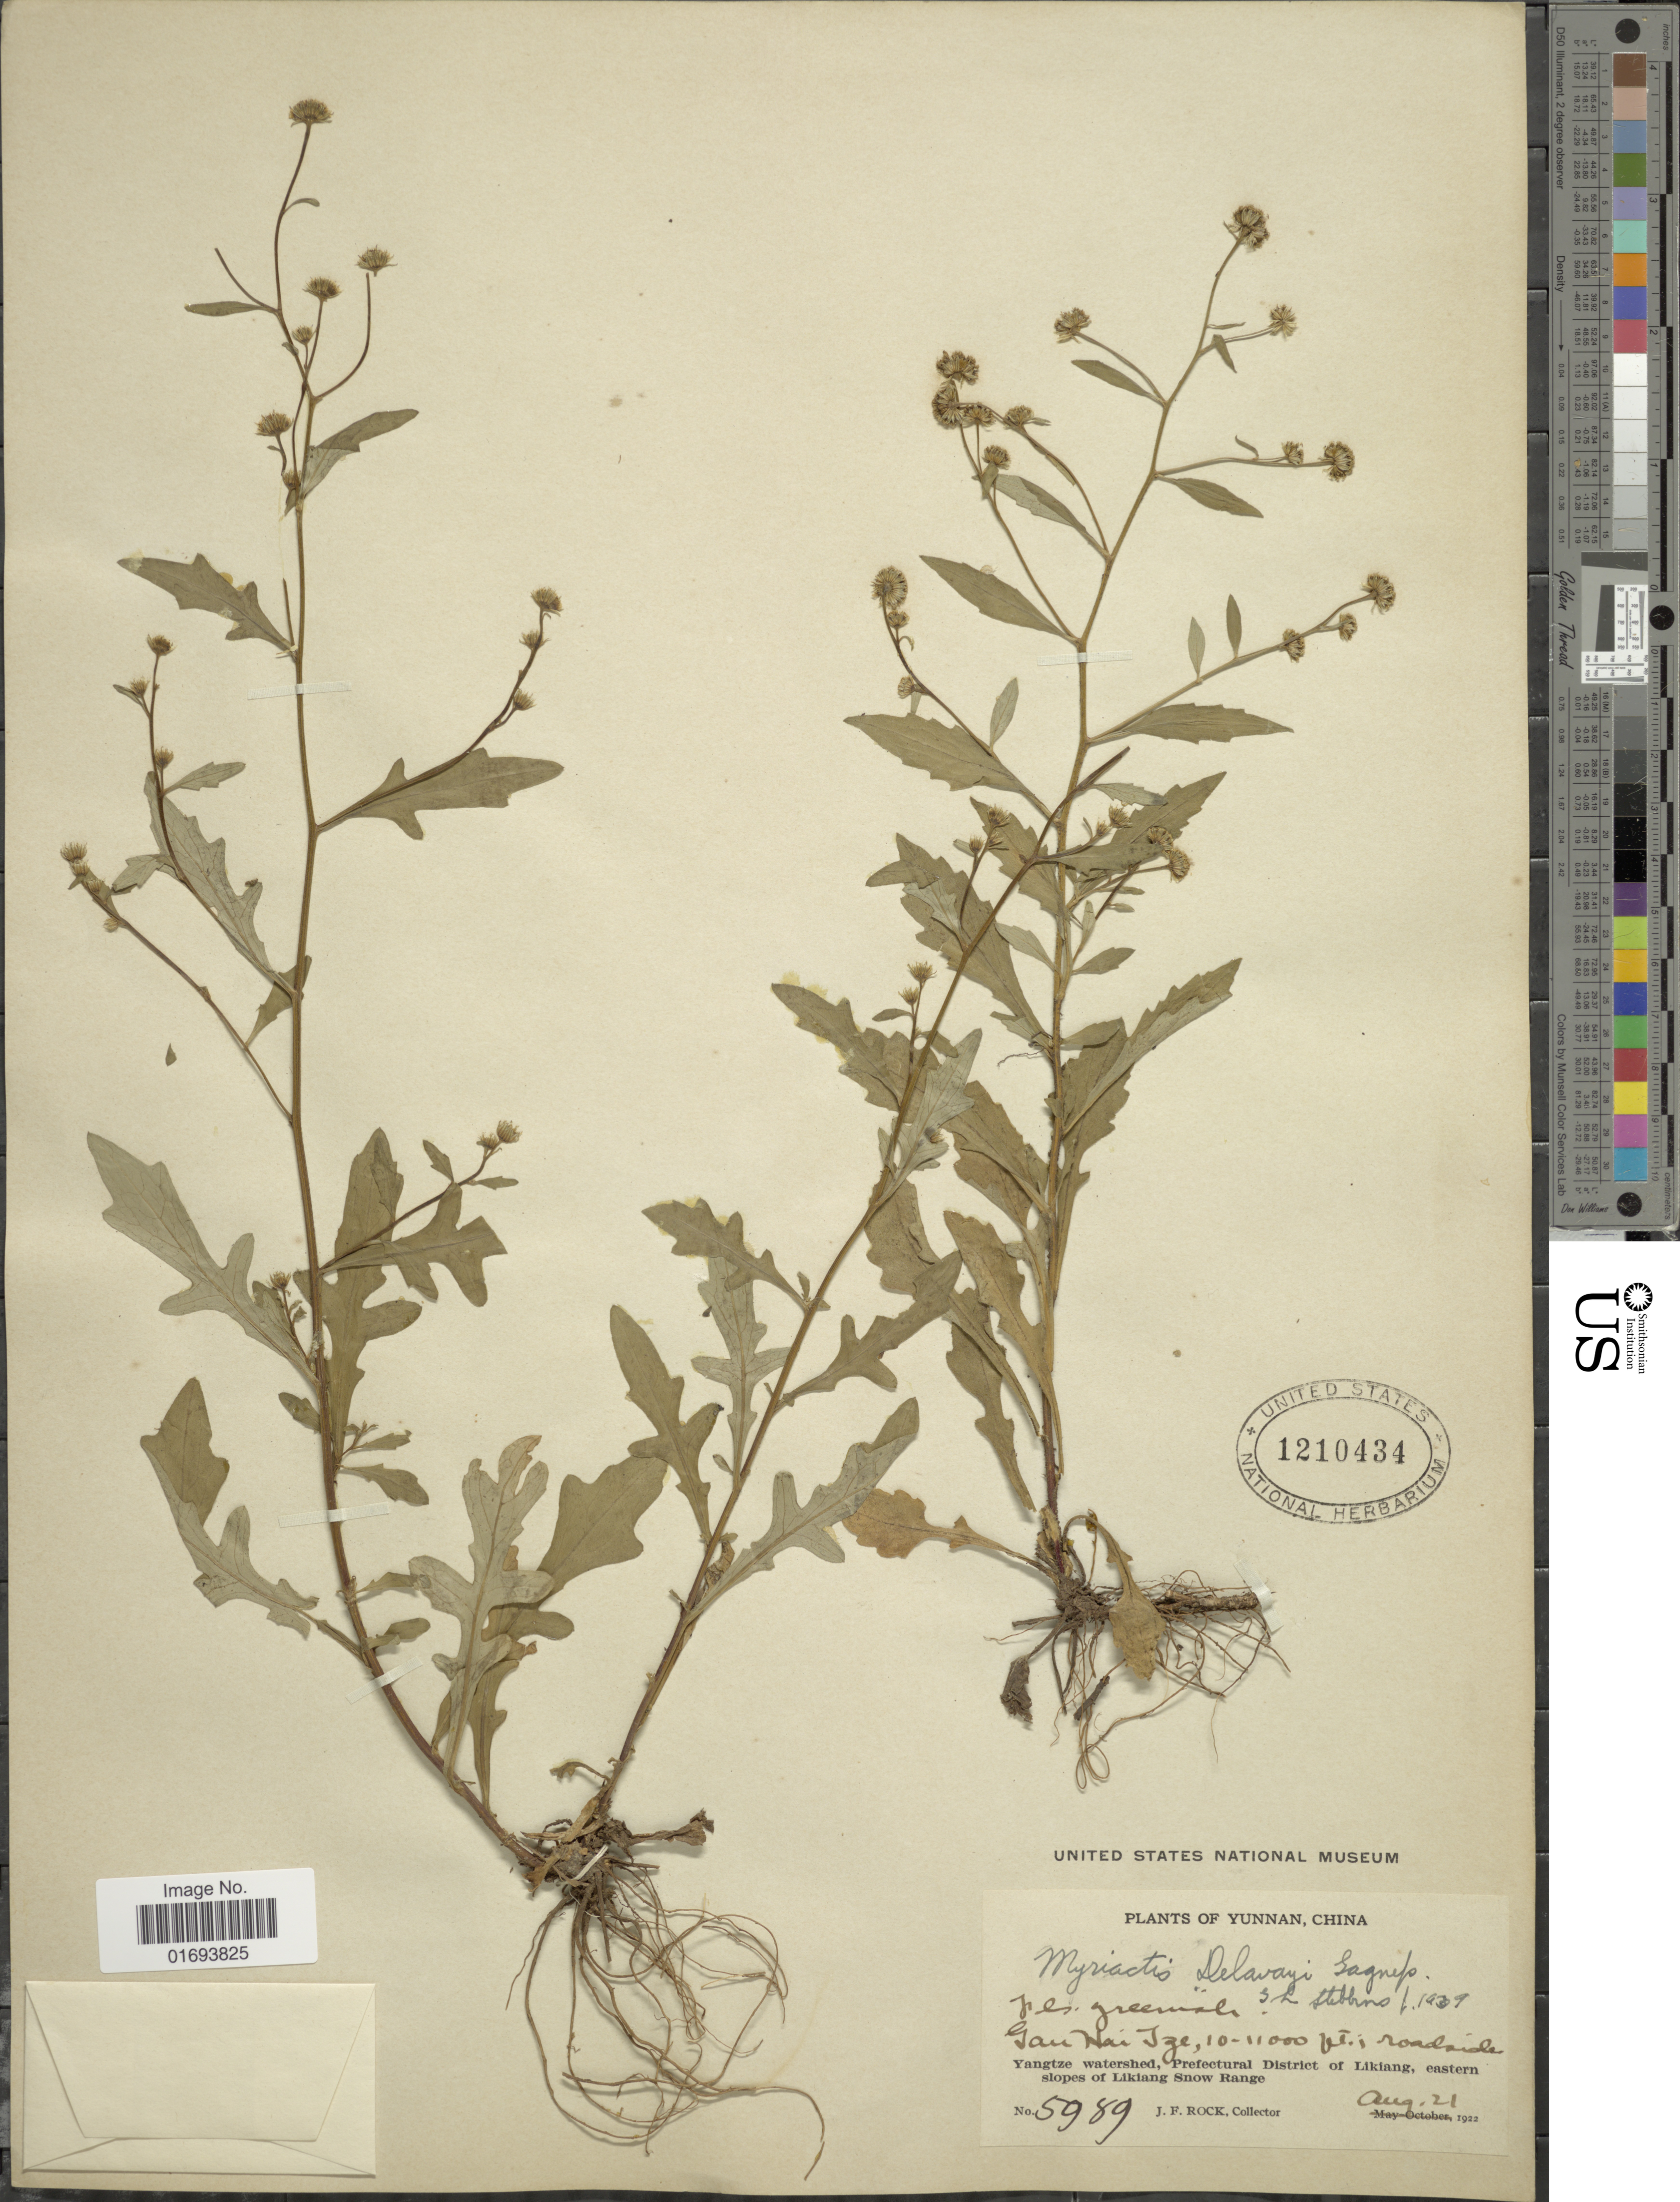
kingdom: Plantae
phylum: Tracheophyta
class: Magnoliopsida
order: Asterales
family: Asteraceae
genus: Myriactis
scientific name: Myriactis delevayi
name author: Gagnep.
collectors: J. Rock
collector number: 5989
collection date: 1922-08-21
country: China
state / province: Yunnan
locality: Yunnan, China. Gau Hai Tze. Yangtze watershed, Prefectural District of Likiang, eastern slopes of Likiang Snow Range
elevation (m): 3048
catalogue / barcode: US 1210434